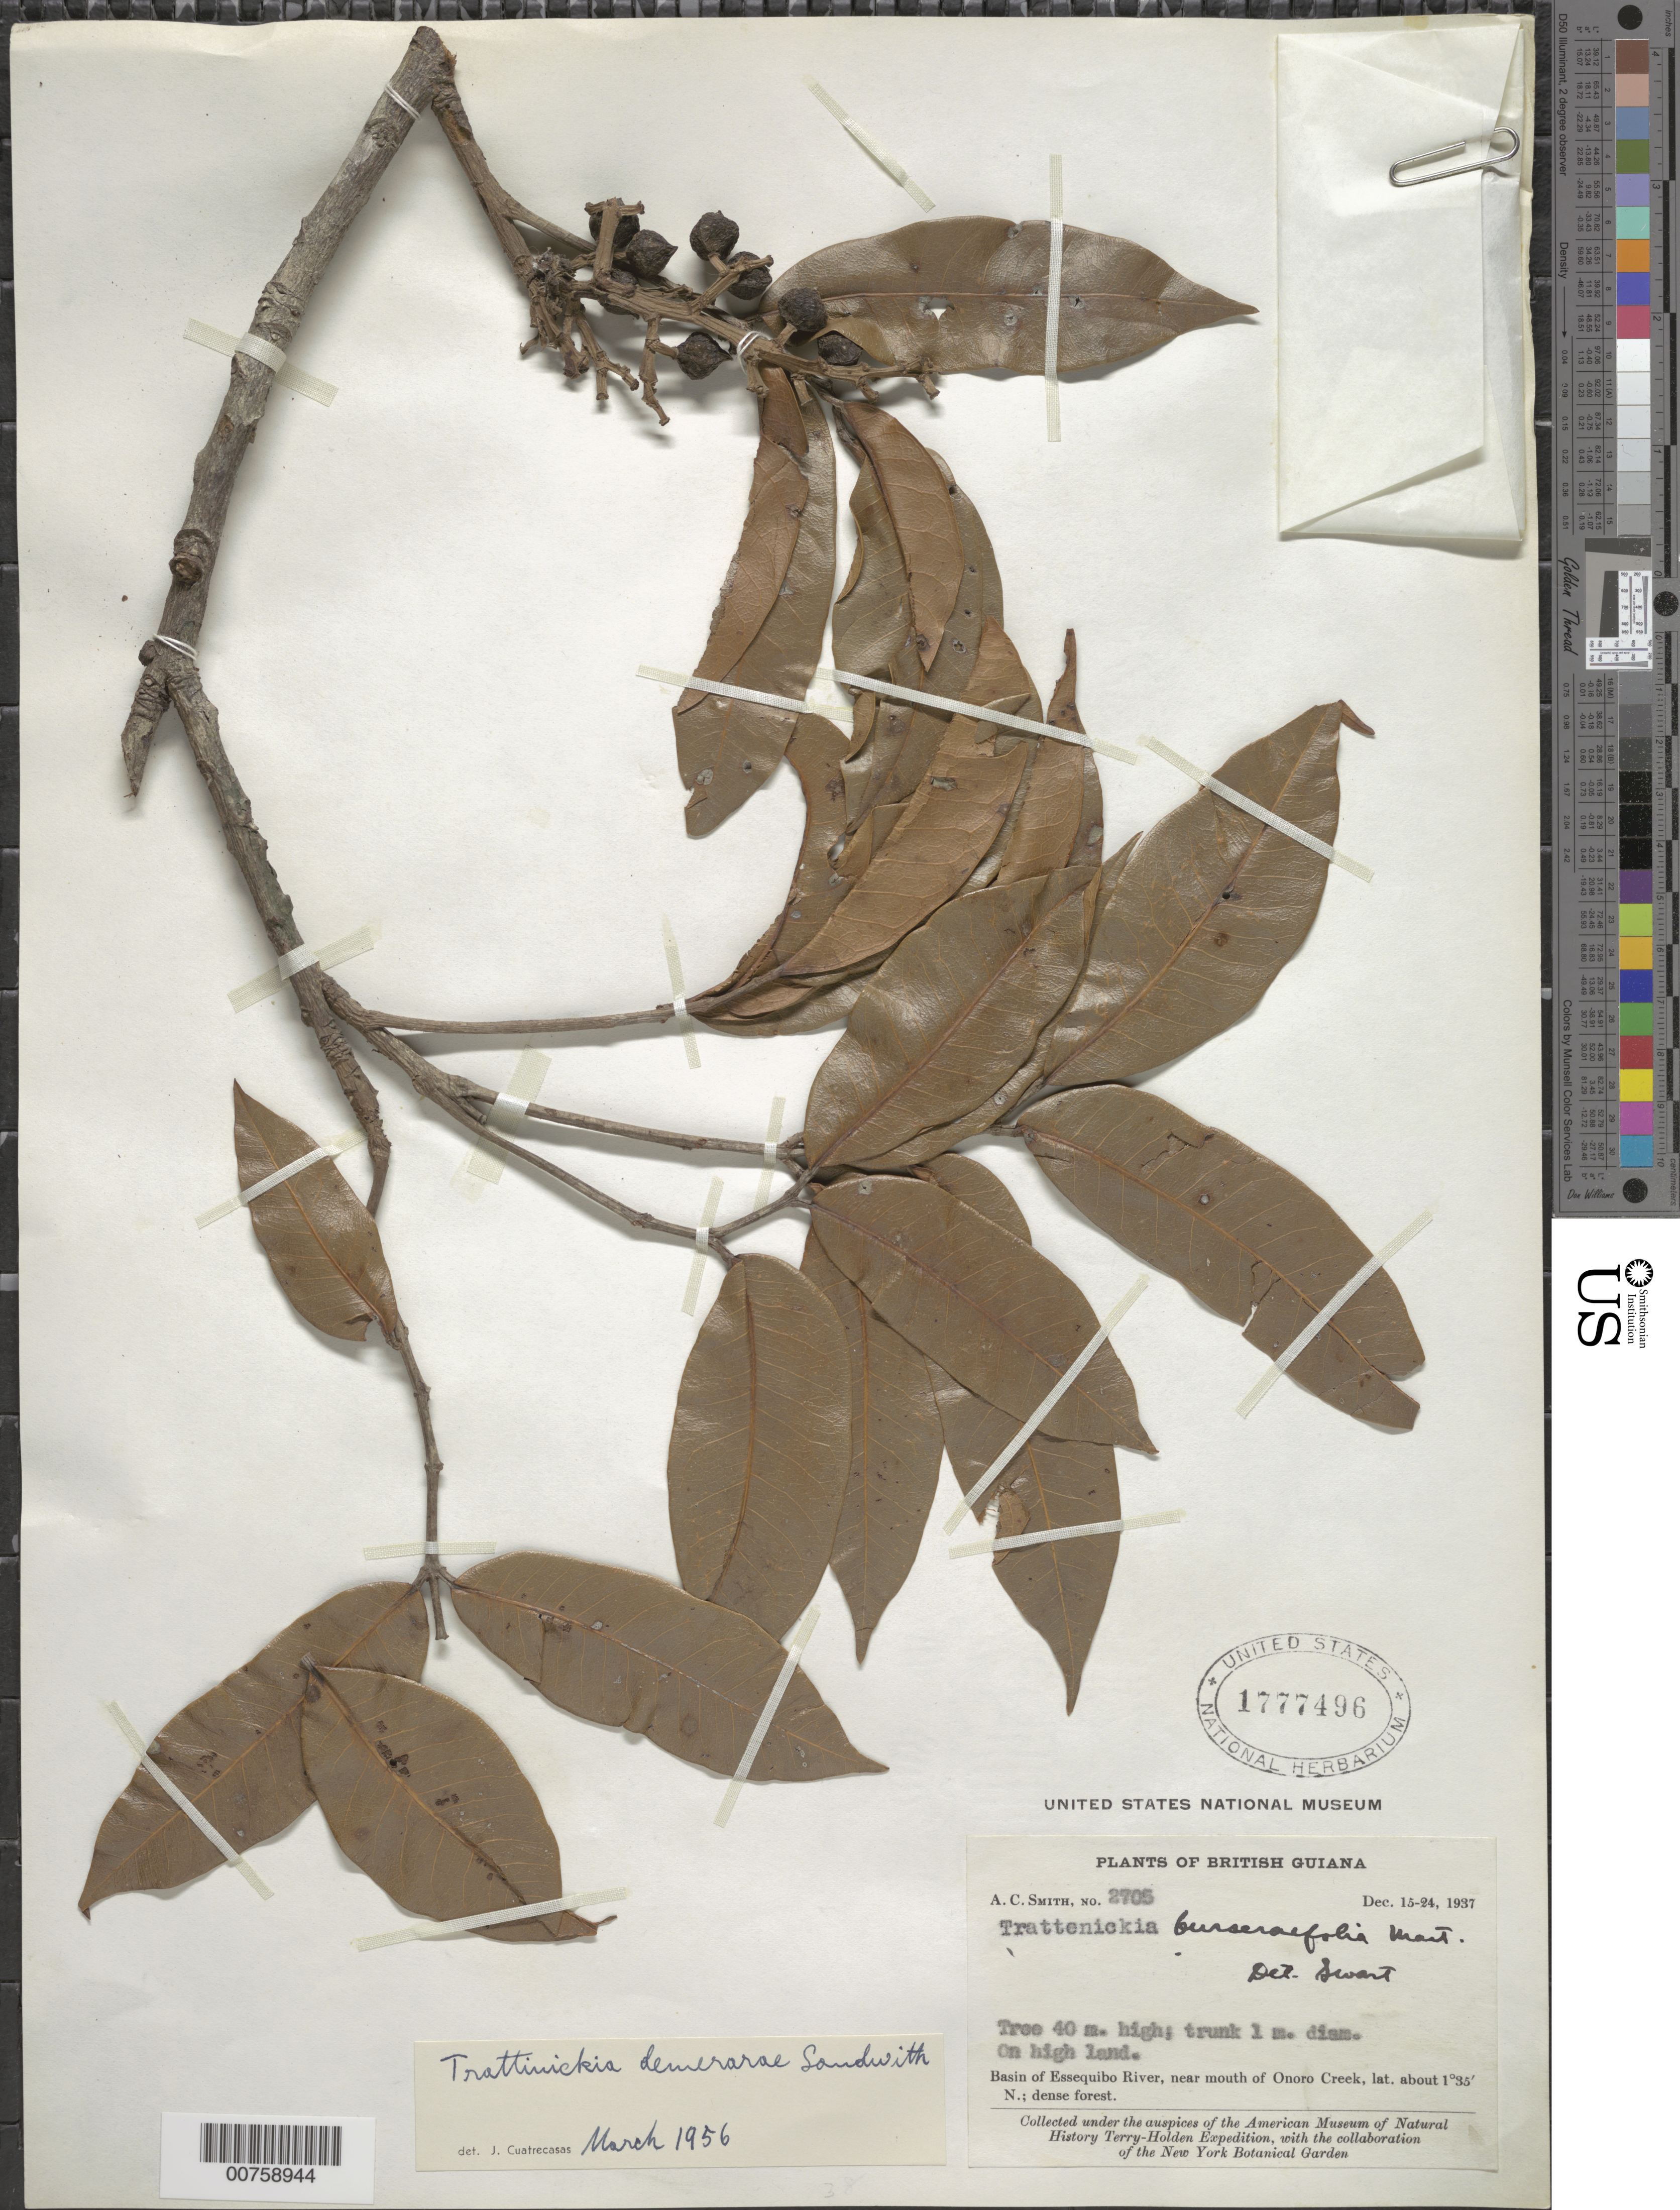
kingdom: Plantae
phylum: Tracheophyta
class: Magnoliopsida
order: Sapindales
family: Burseraceae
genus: Trattinnickia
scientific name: Trattinnickia demerarae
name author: Sandwith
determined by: Cuatrecasas, J.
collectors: A. C. Smith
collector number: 2705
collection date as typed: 15-Dec-37 to 24-Dec-37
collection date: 1937-12-15/1937-12-24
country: Guyana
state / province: U. Takutu-U. Essequibo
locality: Onoro Creek (near mouth), Essequibo River basin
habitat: On high land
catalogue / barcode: US 1777496